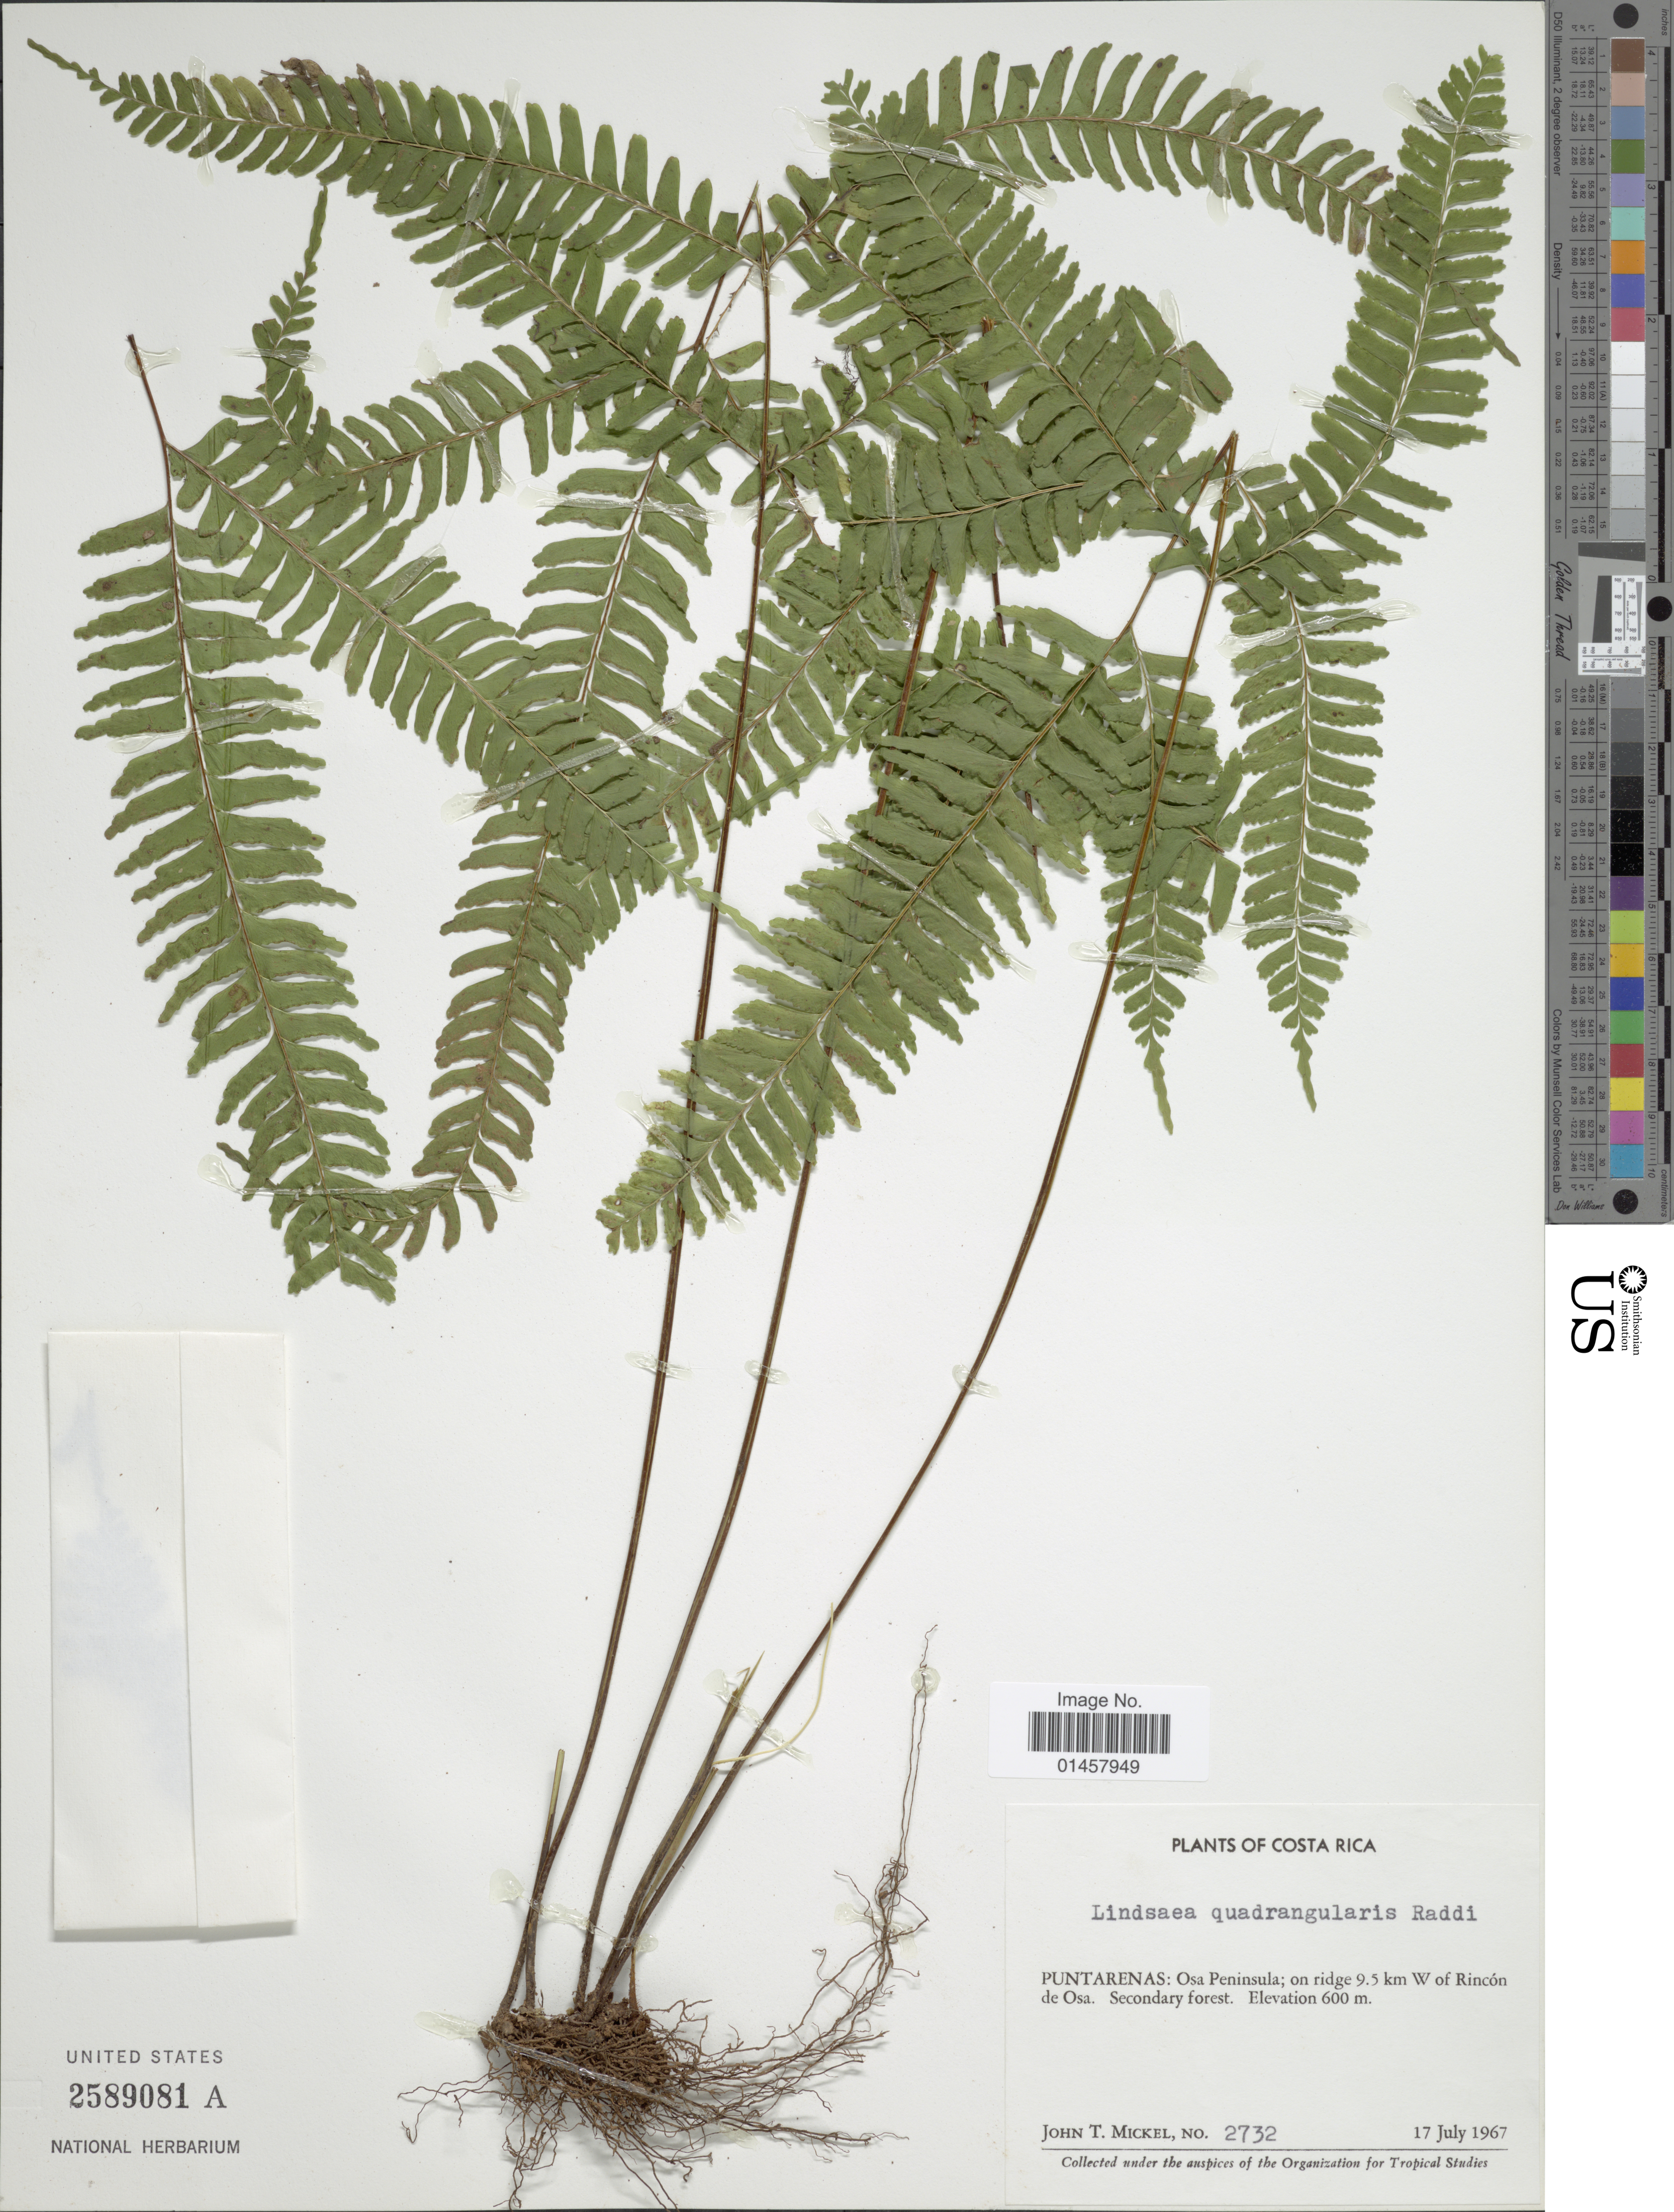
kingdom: Plantae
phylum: Tracheophyta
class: Polypodiopsida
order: Polypodiales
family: Lindsaeaceae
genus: Lindsaea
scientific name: Lindsaea quadrangularis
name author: Raddi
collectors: J. T. Mickel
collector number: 2732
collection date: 1967-07-17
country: Costa Rica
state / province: Puntarenas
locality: Puntarenas: Osa Peninsula; on ridge 9.5 km W of Rincón de Osa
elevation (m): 600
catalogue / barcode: US 2589081A